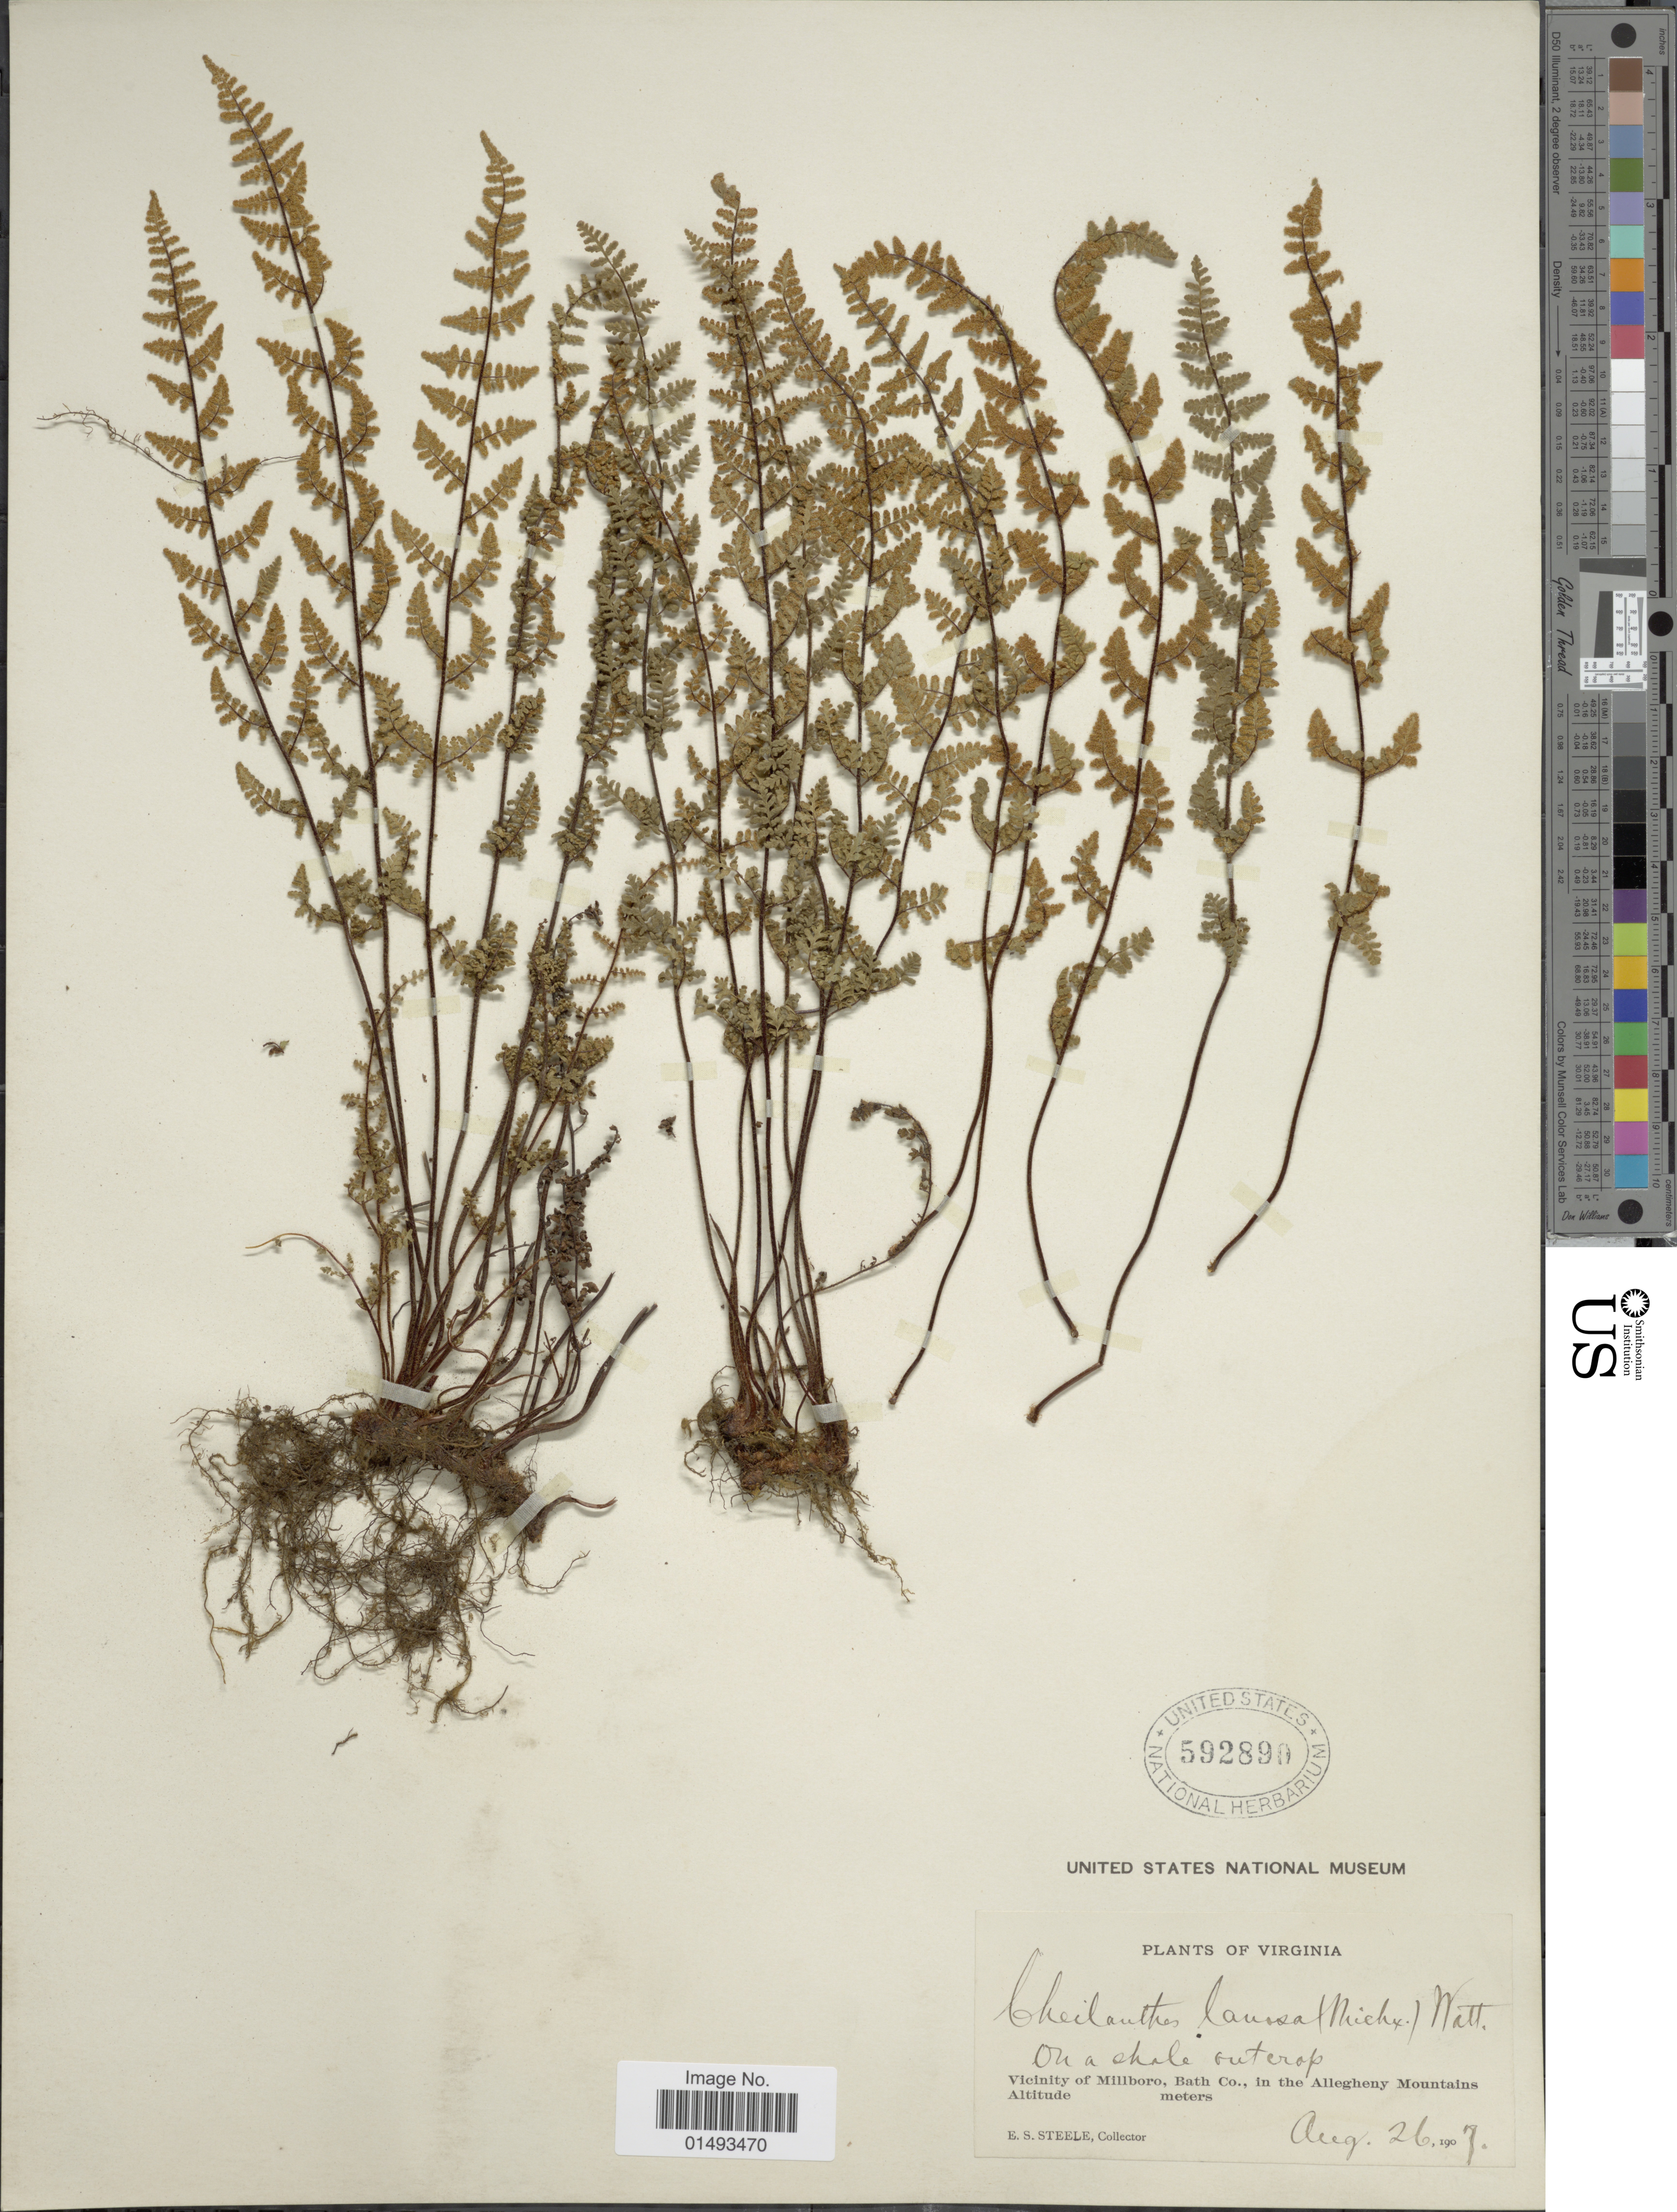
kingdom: Plantae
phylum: Tracheophyta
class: Polypodiopsida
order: Polypodiales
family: Pteridaceae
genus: Myriopteris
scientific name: Myriopteris lanosa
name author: (Michx.) Grusz & Windham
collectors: E. Steele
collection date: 1907-08-26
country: United States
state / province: Virginia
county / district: Bath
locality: Plants of Virginia, Vicinity of Millboro, Bath co. in the Allegheny Mountains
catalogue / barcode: US 592890